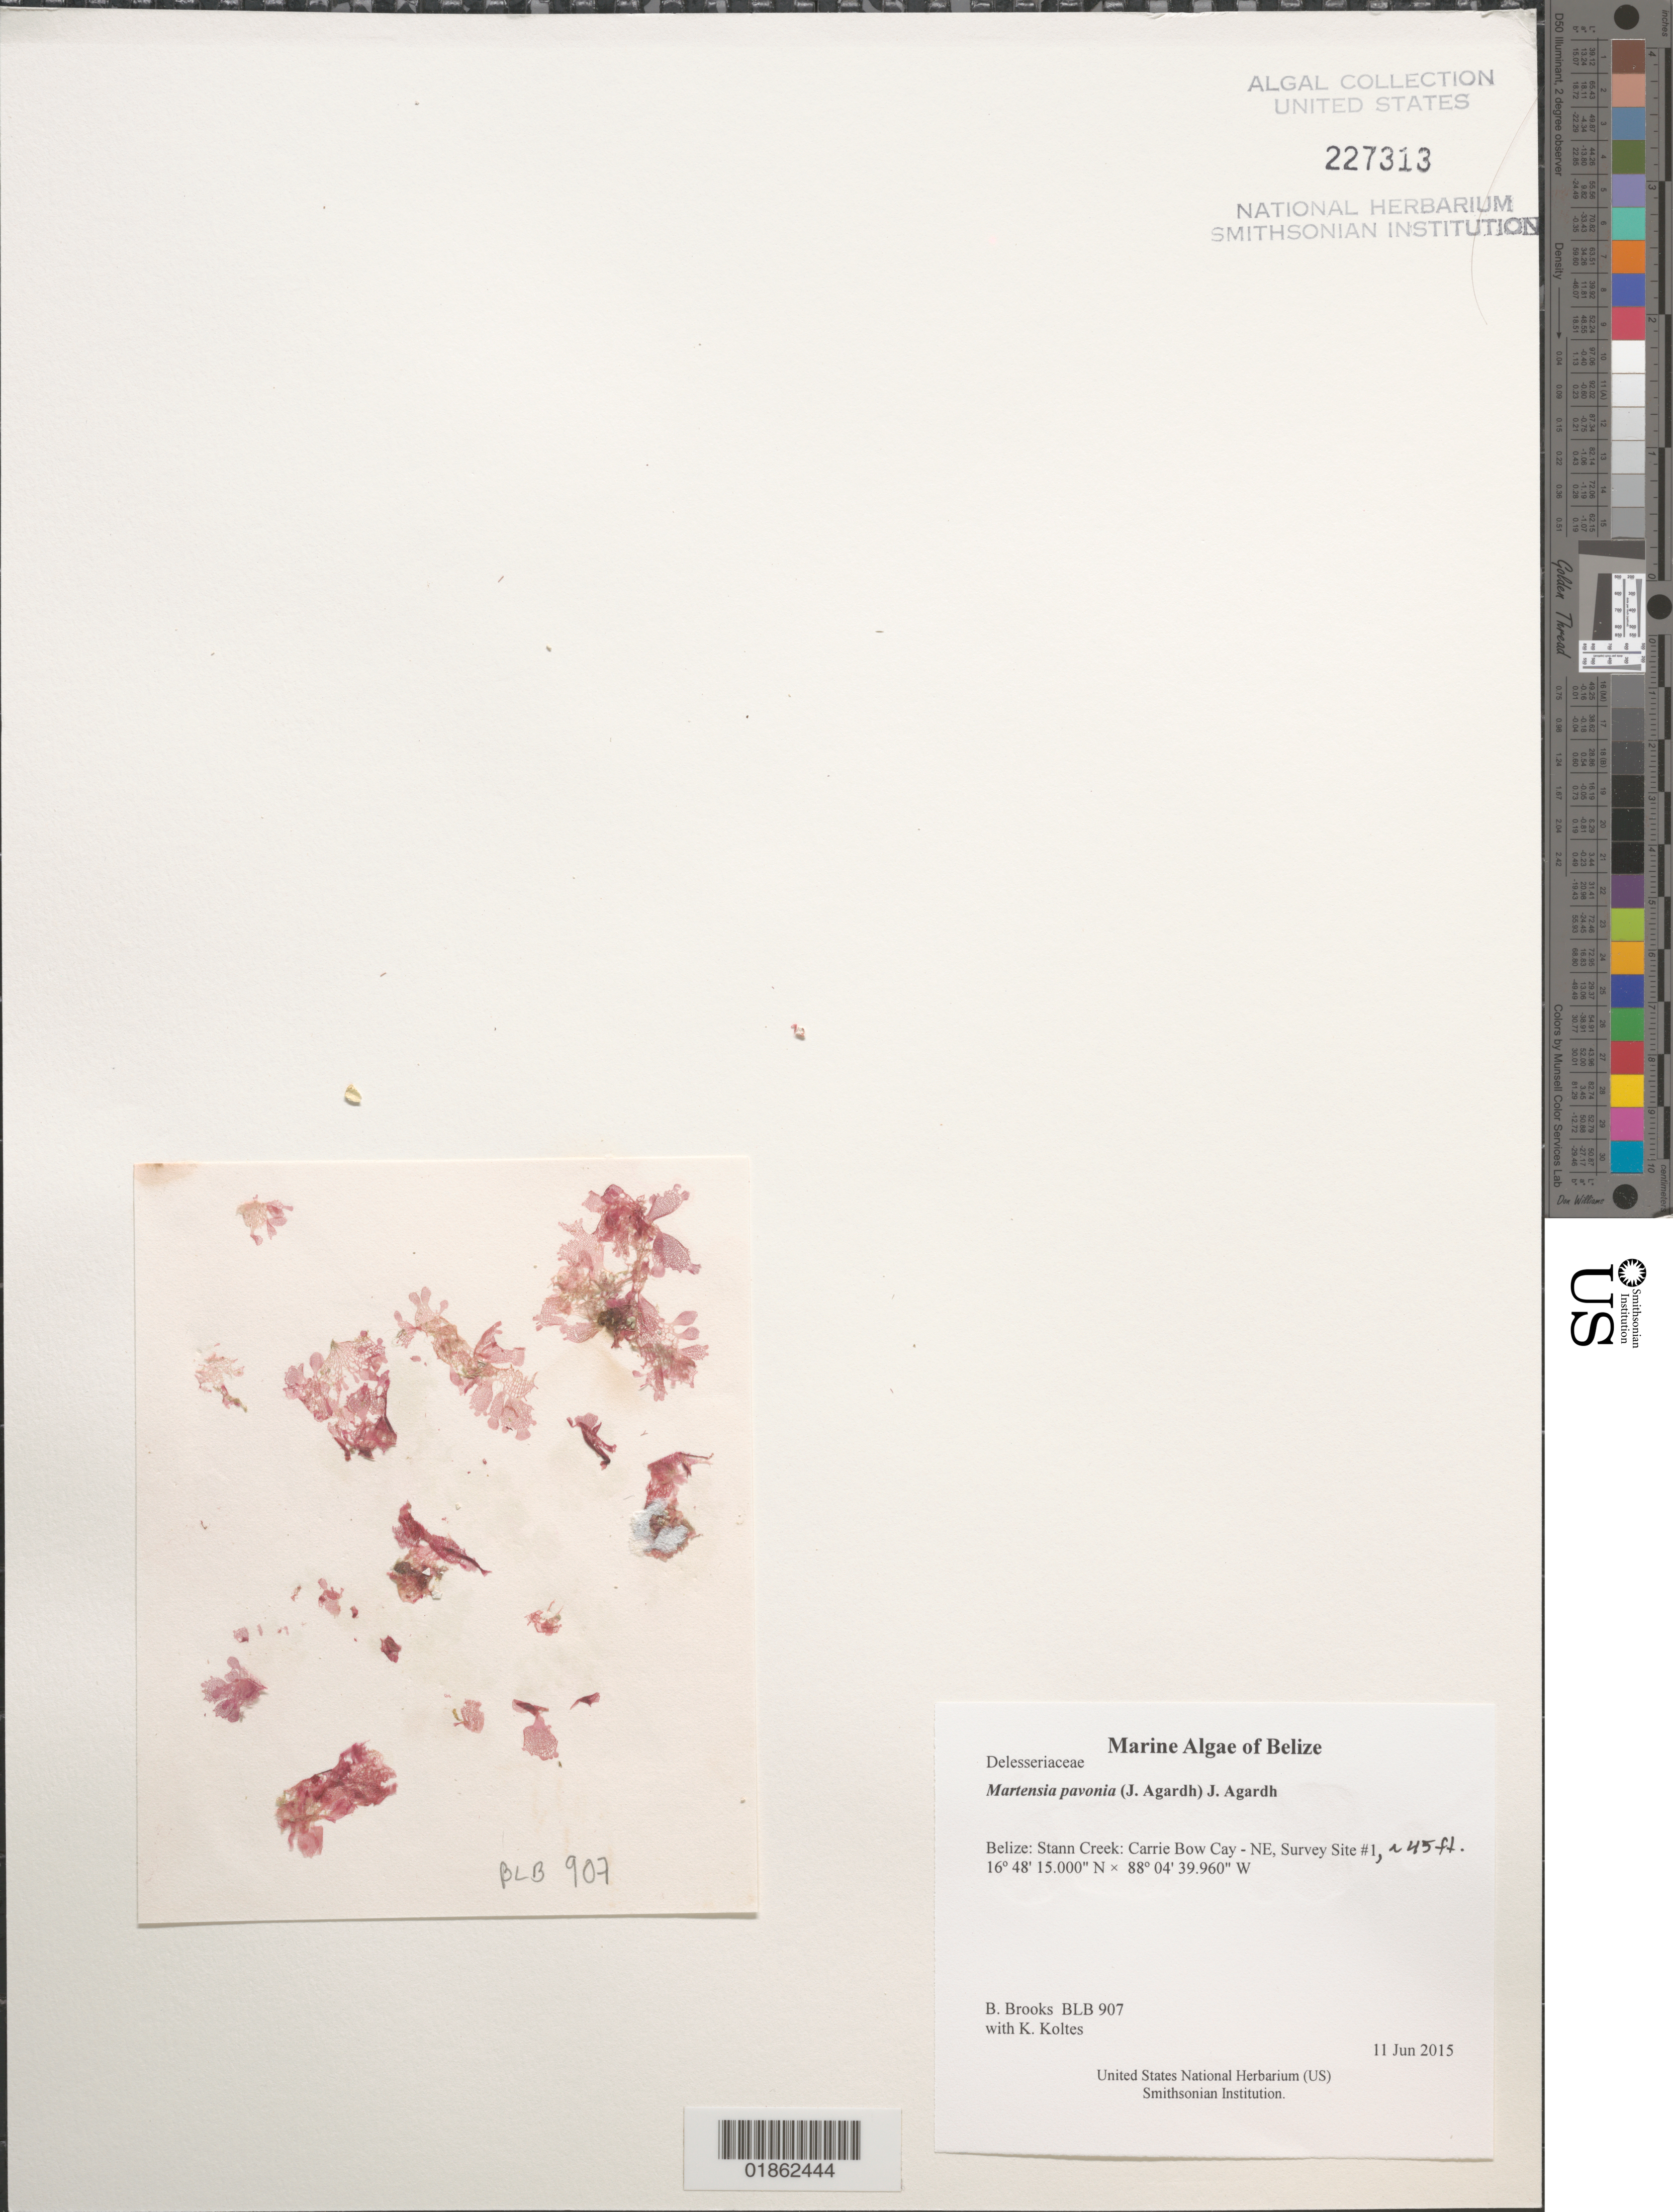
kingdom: Plantae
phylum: Rhodophyta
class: Florideophyceae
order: Ceramiales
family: Delesseriaceae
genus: Martensia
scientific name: Martensia pavonia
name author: (J. Agardh) J. Agardh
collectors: B. Brooks & K. Koltes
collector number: BLB 907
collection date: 2015-06-11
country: Belize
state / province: Stann Creek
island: Carrie Bow Cay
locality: Carrie Bow Cay - NE, Survey Site #1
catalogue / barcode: US 227313